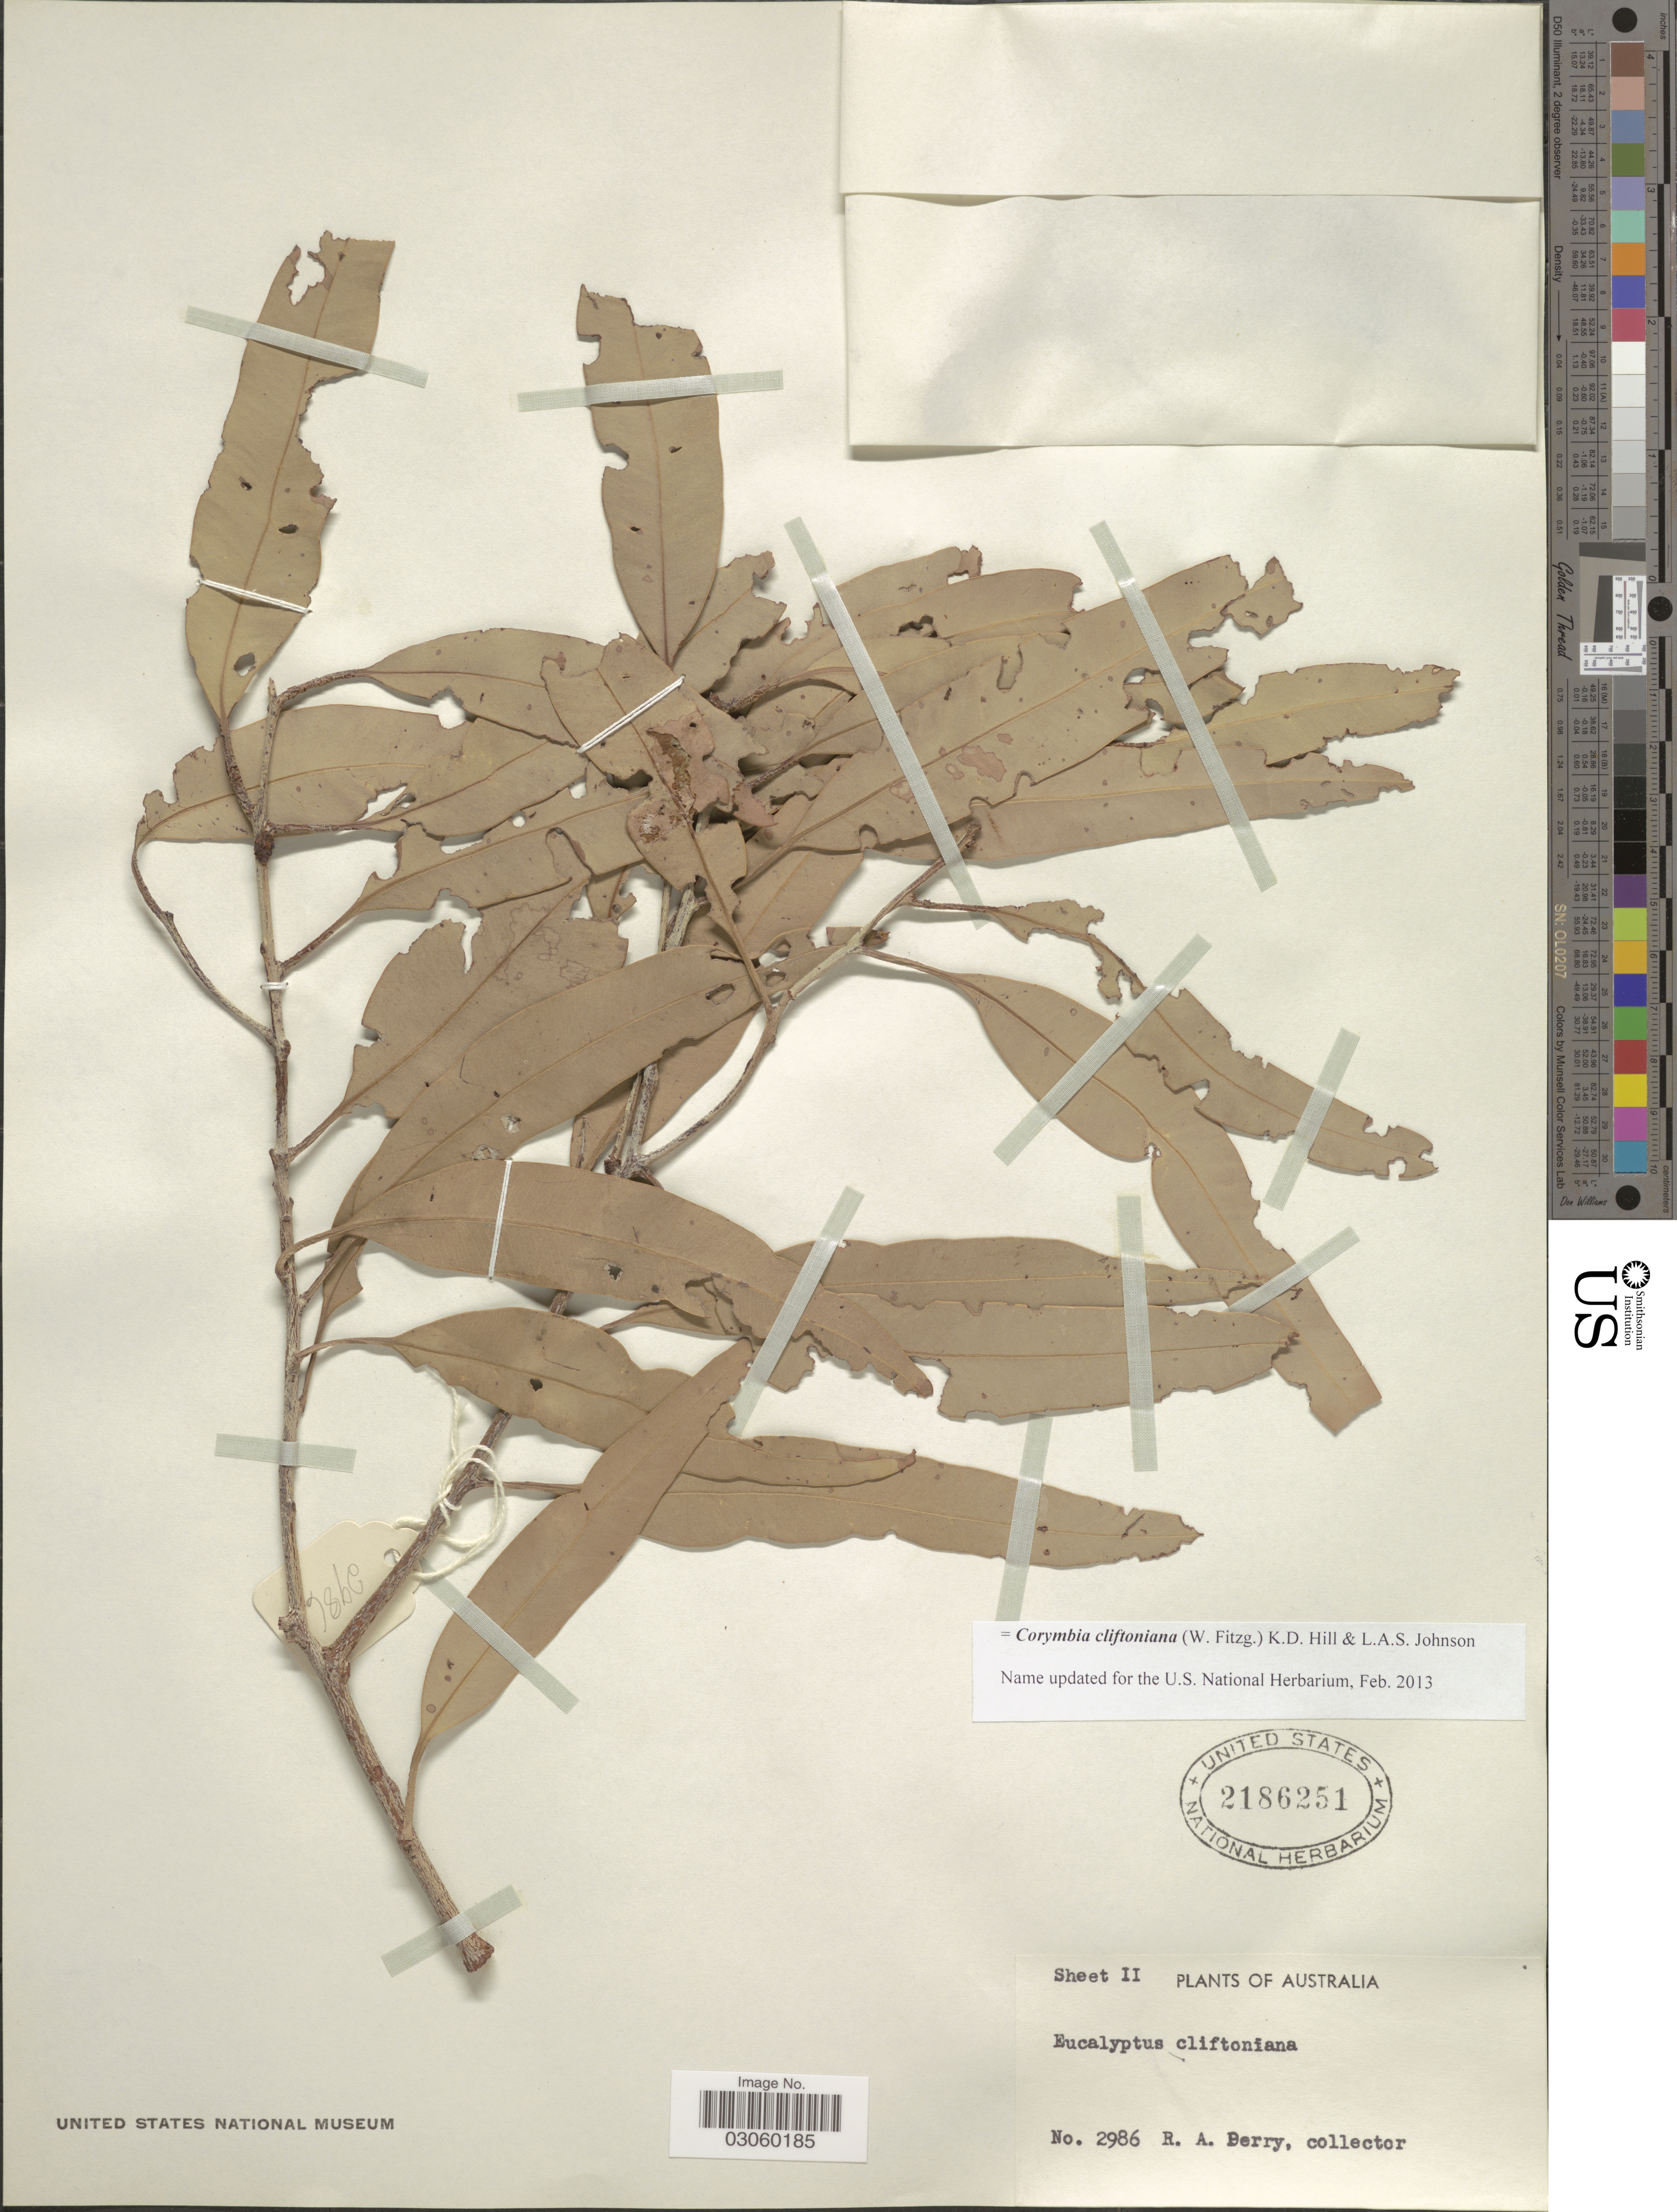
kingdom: Plantae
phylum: Tracheophyta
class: Magnoliopsida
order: Myrtales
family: Myrtaceae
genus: Corymbia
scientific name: Corymbia cliftoniana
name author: (W. Fitzg.) K.D. Hill & L.A.S. Johnson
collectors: Perry, R. A.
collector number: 2986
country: Australia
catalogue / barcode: US 2186251